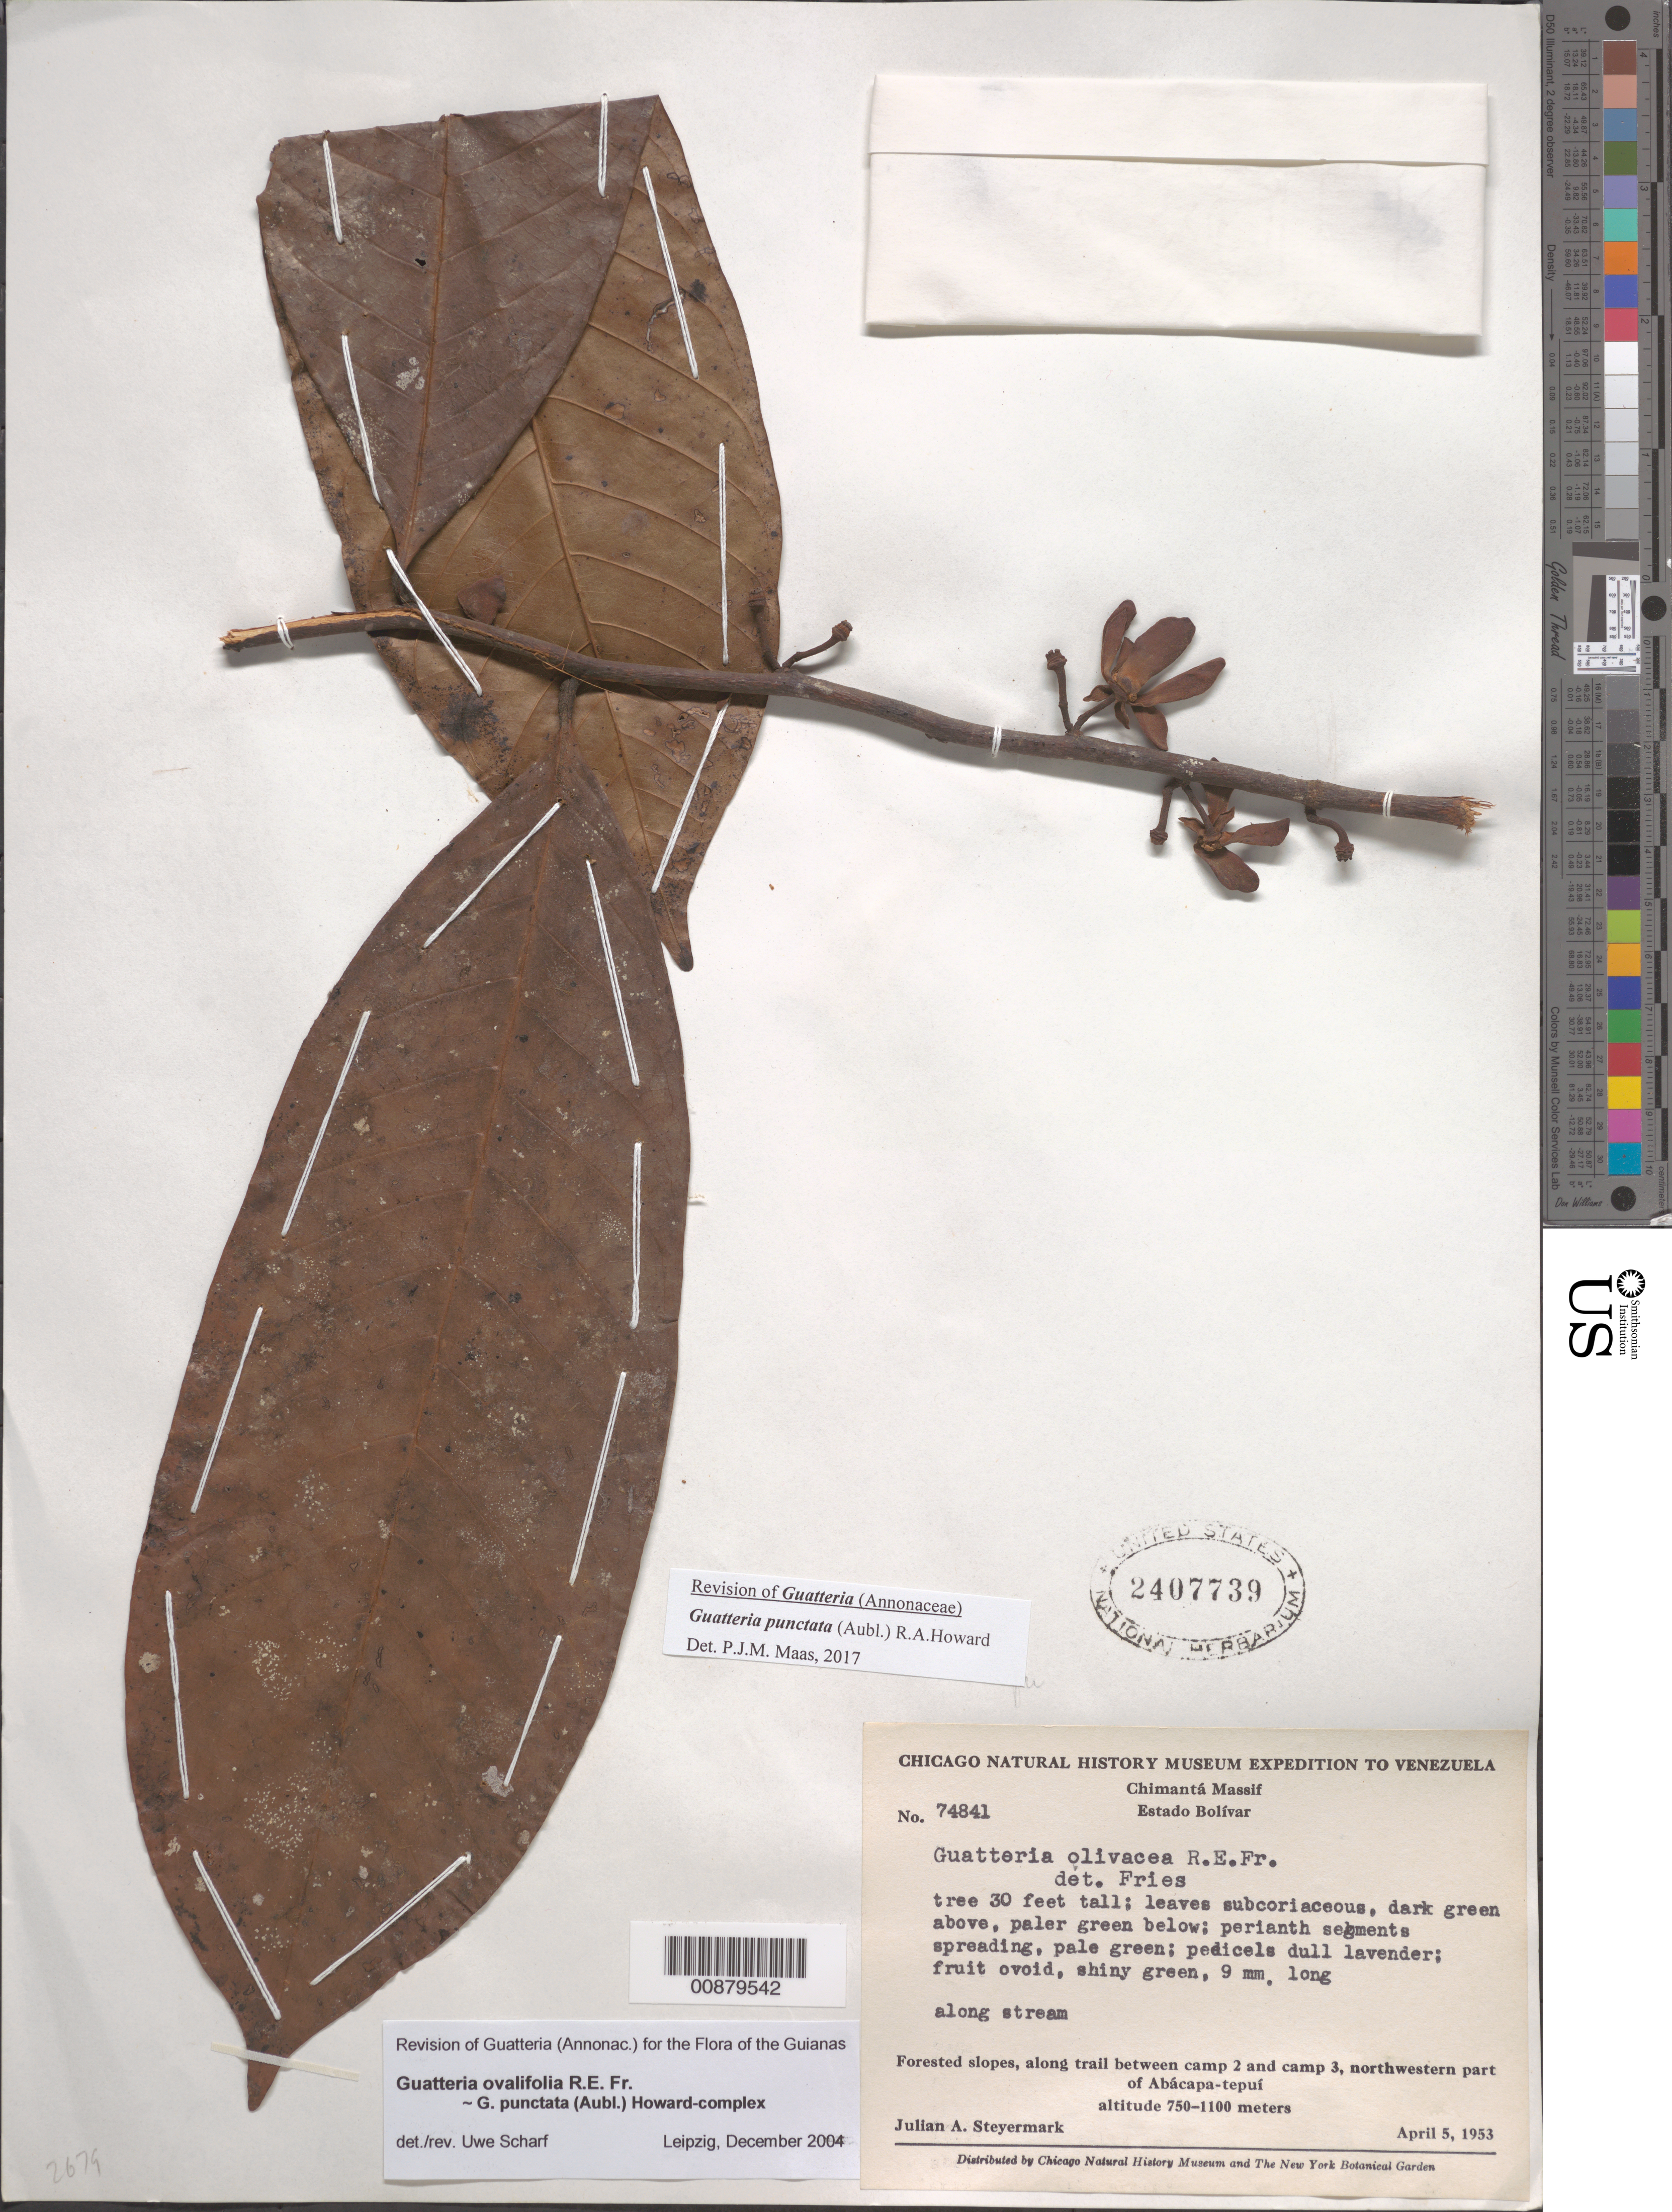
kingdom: Plantae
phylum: Tracheophyta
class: Magnoliopsida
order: Magnoliales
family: Annonaceae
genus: Guatteria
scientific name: Guatteria punctata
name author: (Aubl.) R.A. Howard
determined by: Maas, Paul J.; Maas, H.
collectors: J. Steyermark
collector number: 74841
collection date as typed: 5-Apr-53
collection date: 1953-04-05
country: Venezuela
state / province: Bolívar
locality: Chimantá Massif, Abácapa-tepuí, along trail between camp 2 and camp 3, NW part of Abácapa-tepuí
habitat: Along stream; forested slopes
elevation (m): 750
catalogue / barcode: US 2407739